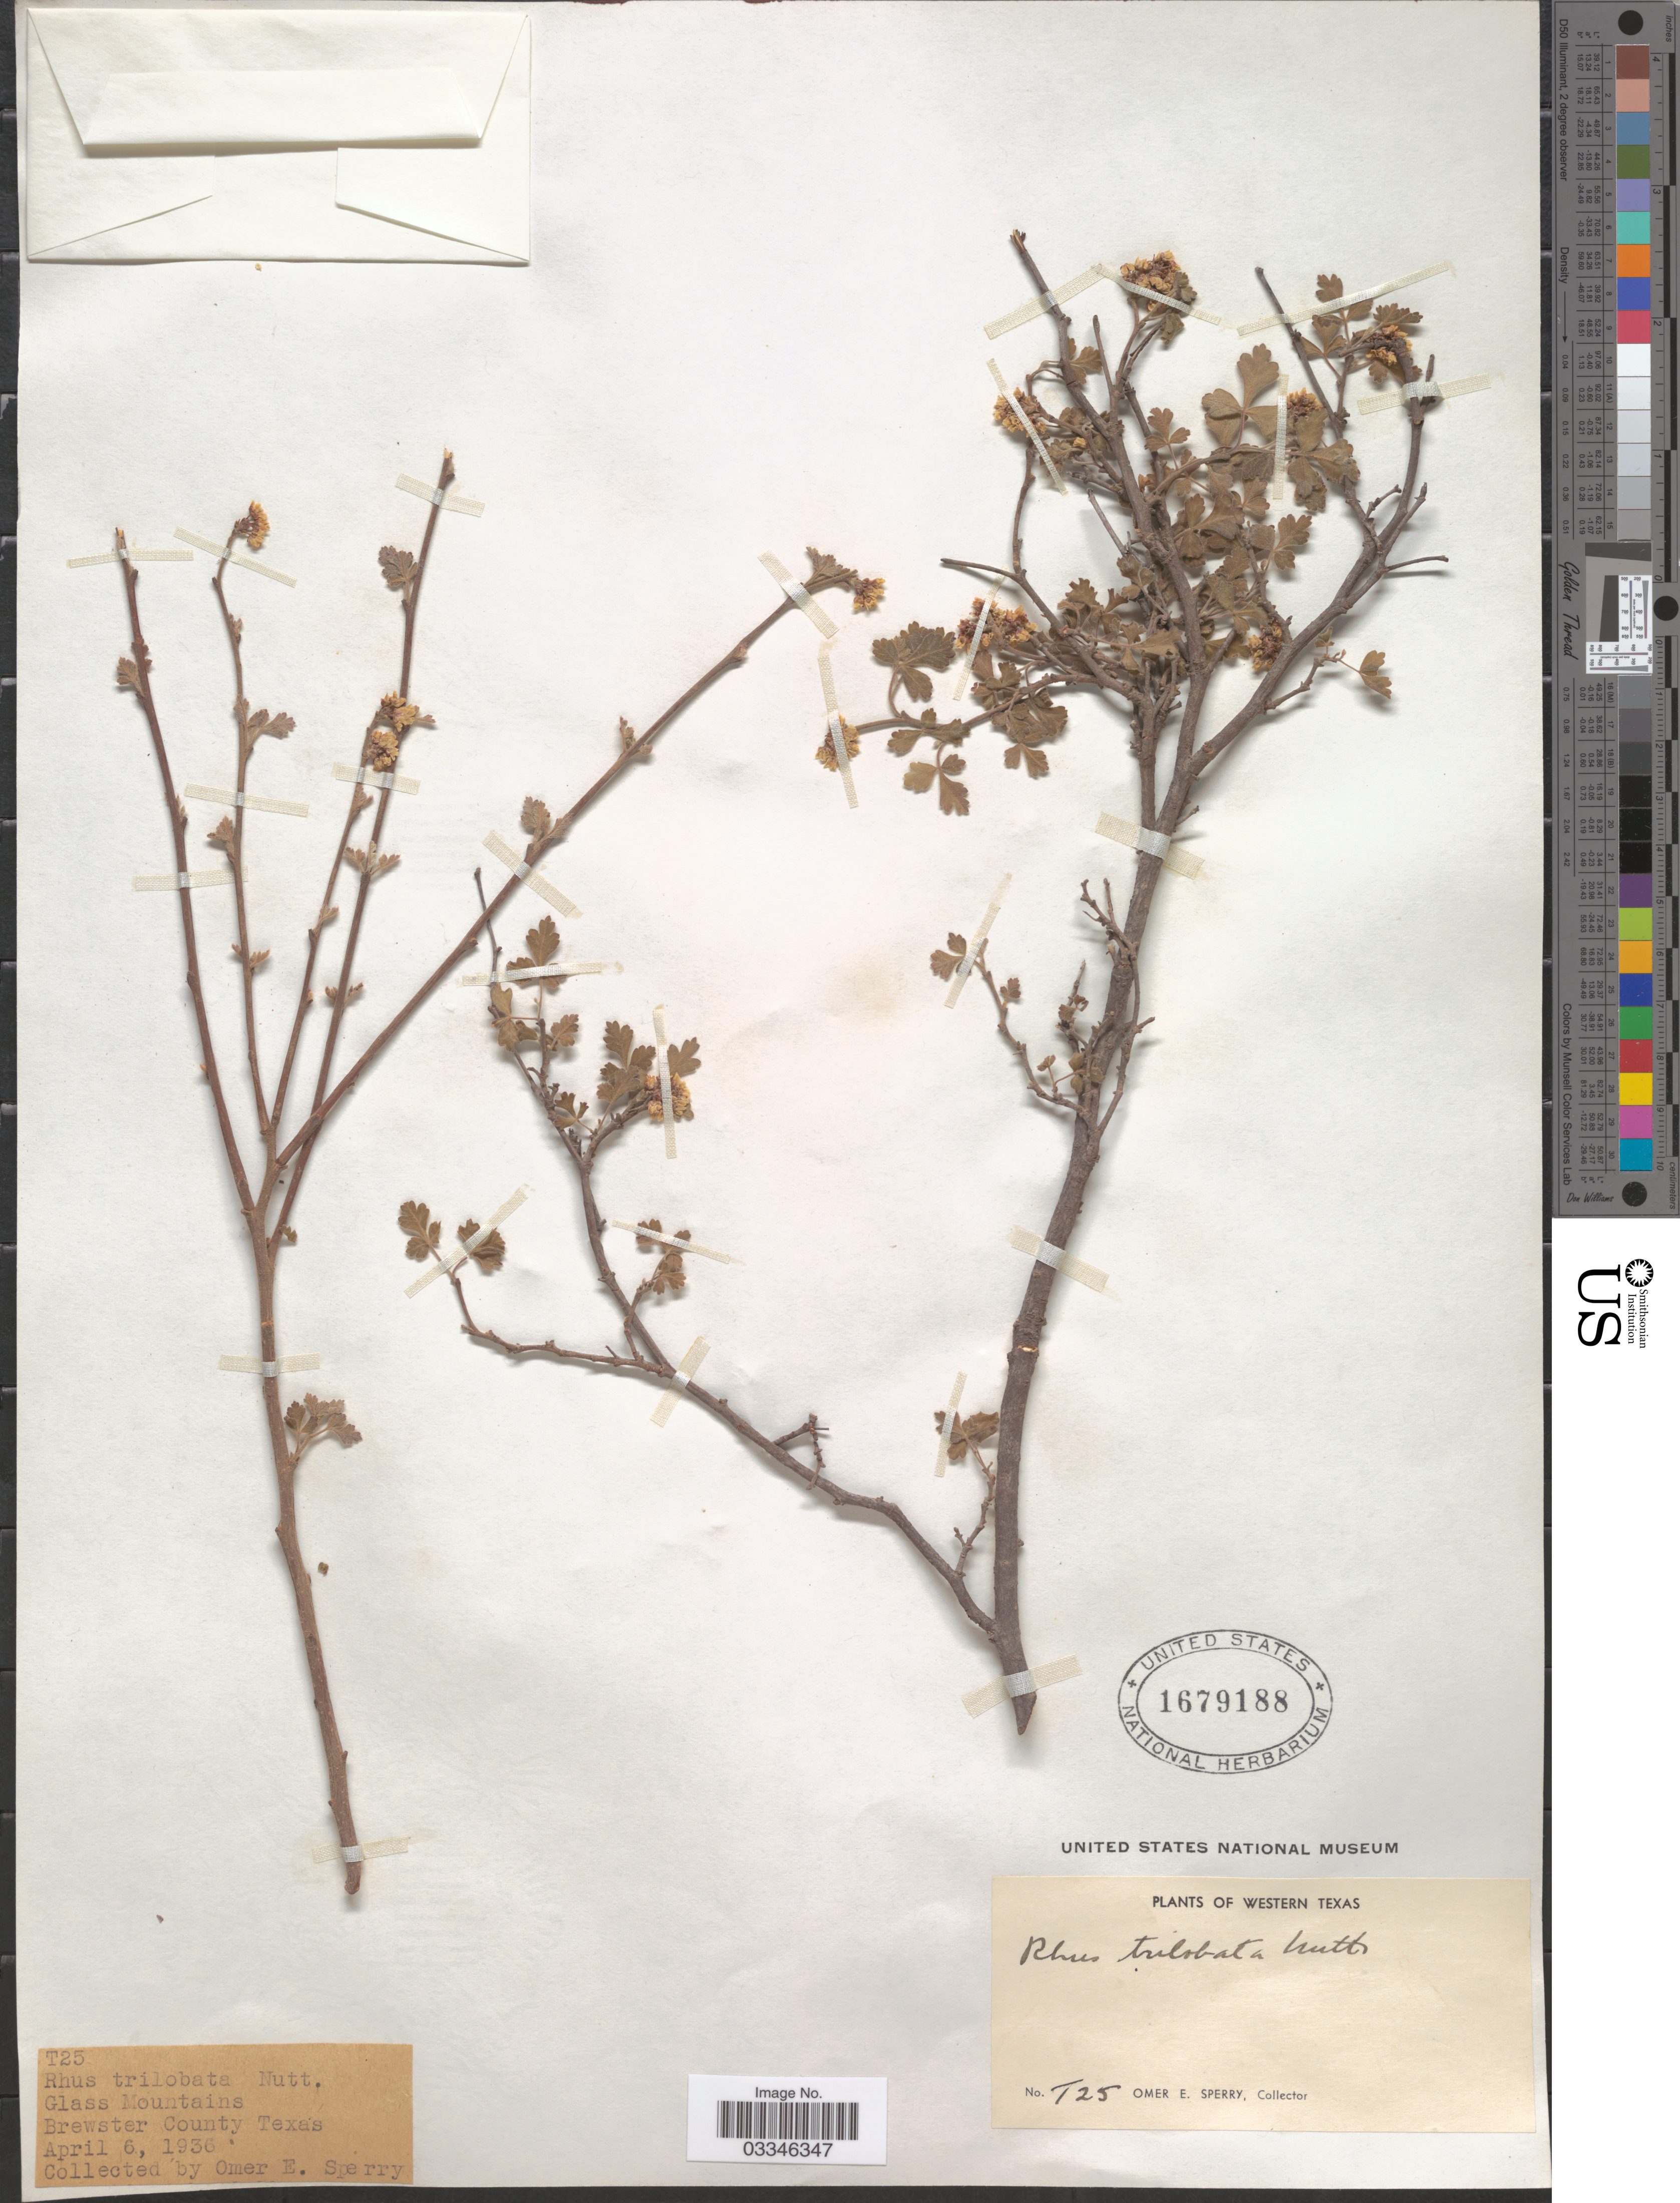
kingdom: Plantae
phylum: Tracheophyta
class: Magnoliopsida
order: Sapindales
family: Anacardiaceae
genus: Rhus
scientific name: Rhus trilobata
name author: Nutt.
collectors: O. E. Sperry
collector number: T25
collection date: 1936-06-06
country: United States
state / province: Texas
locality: Western Texas. Glass Mountains. Brewster County.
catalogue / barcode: US 1679188